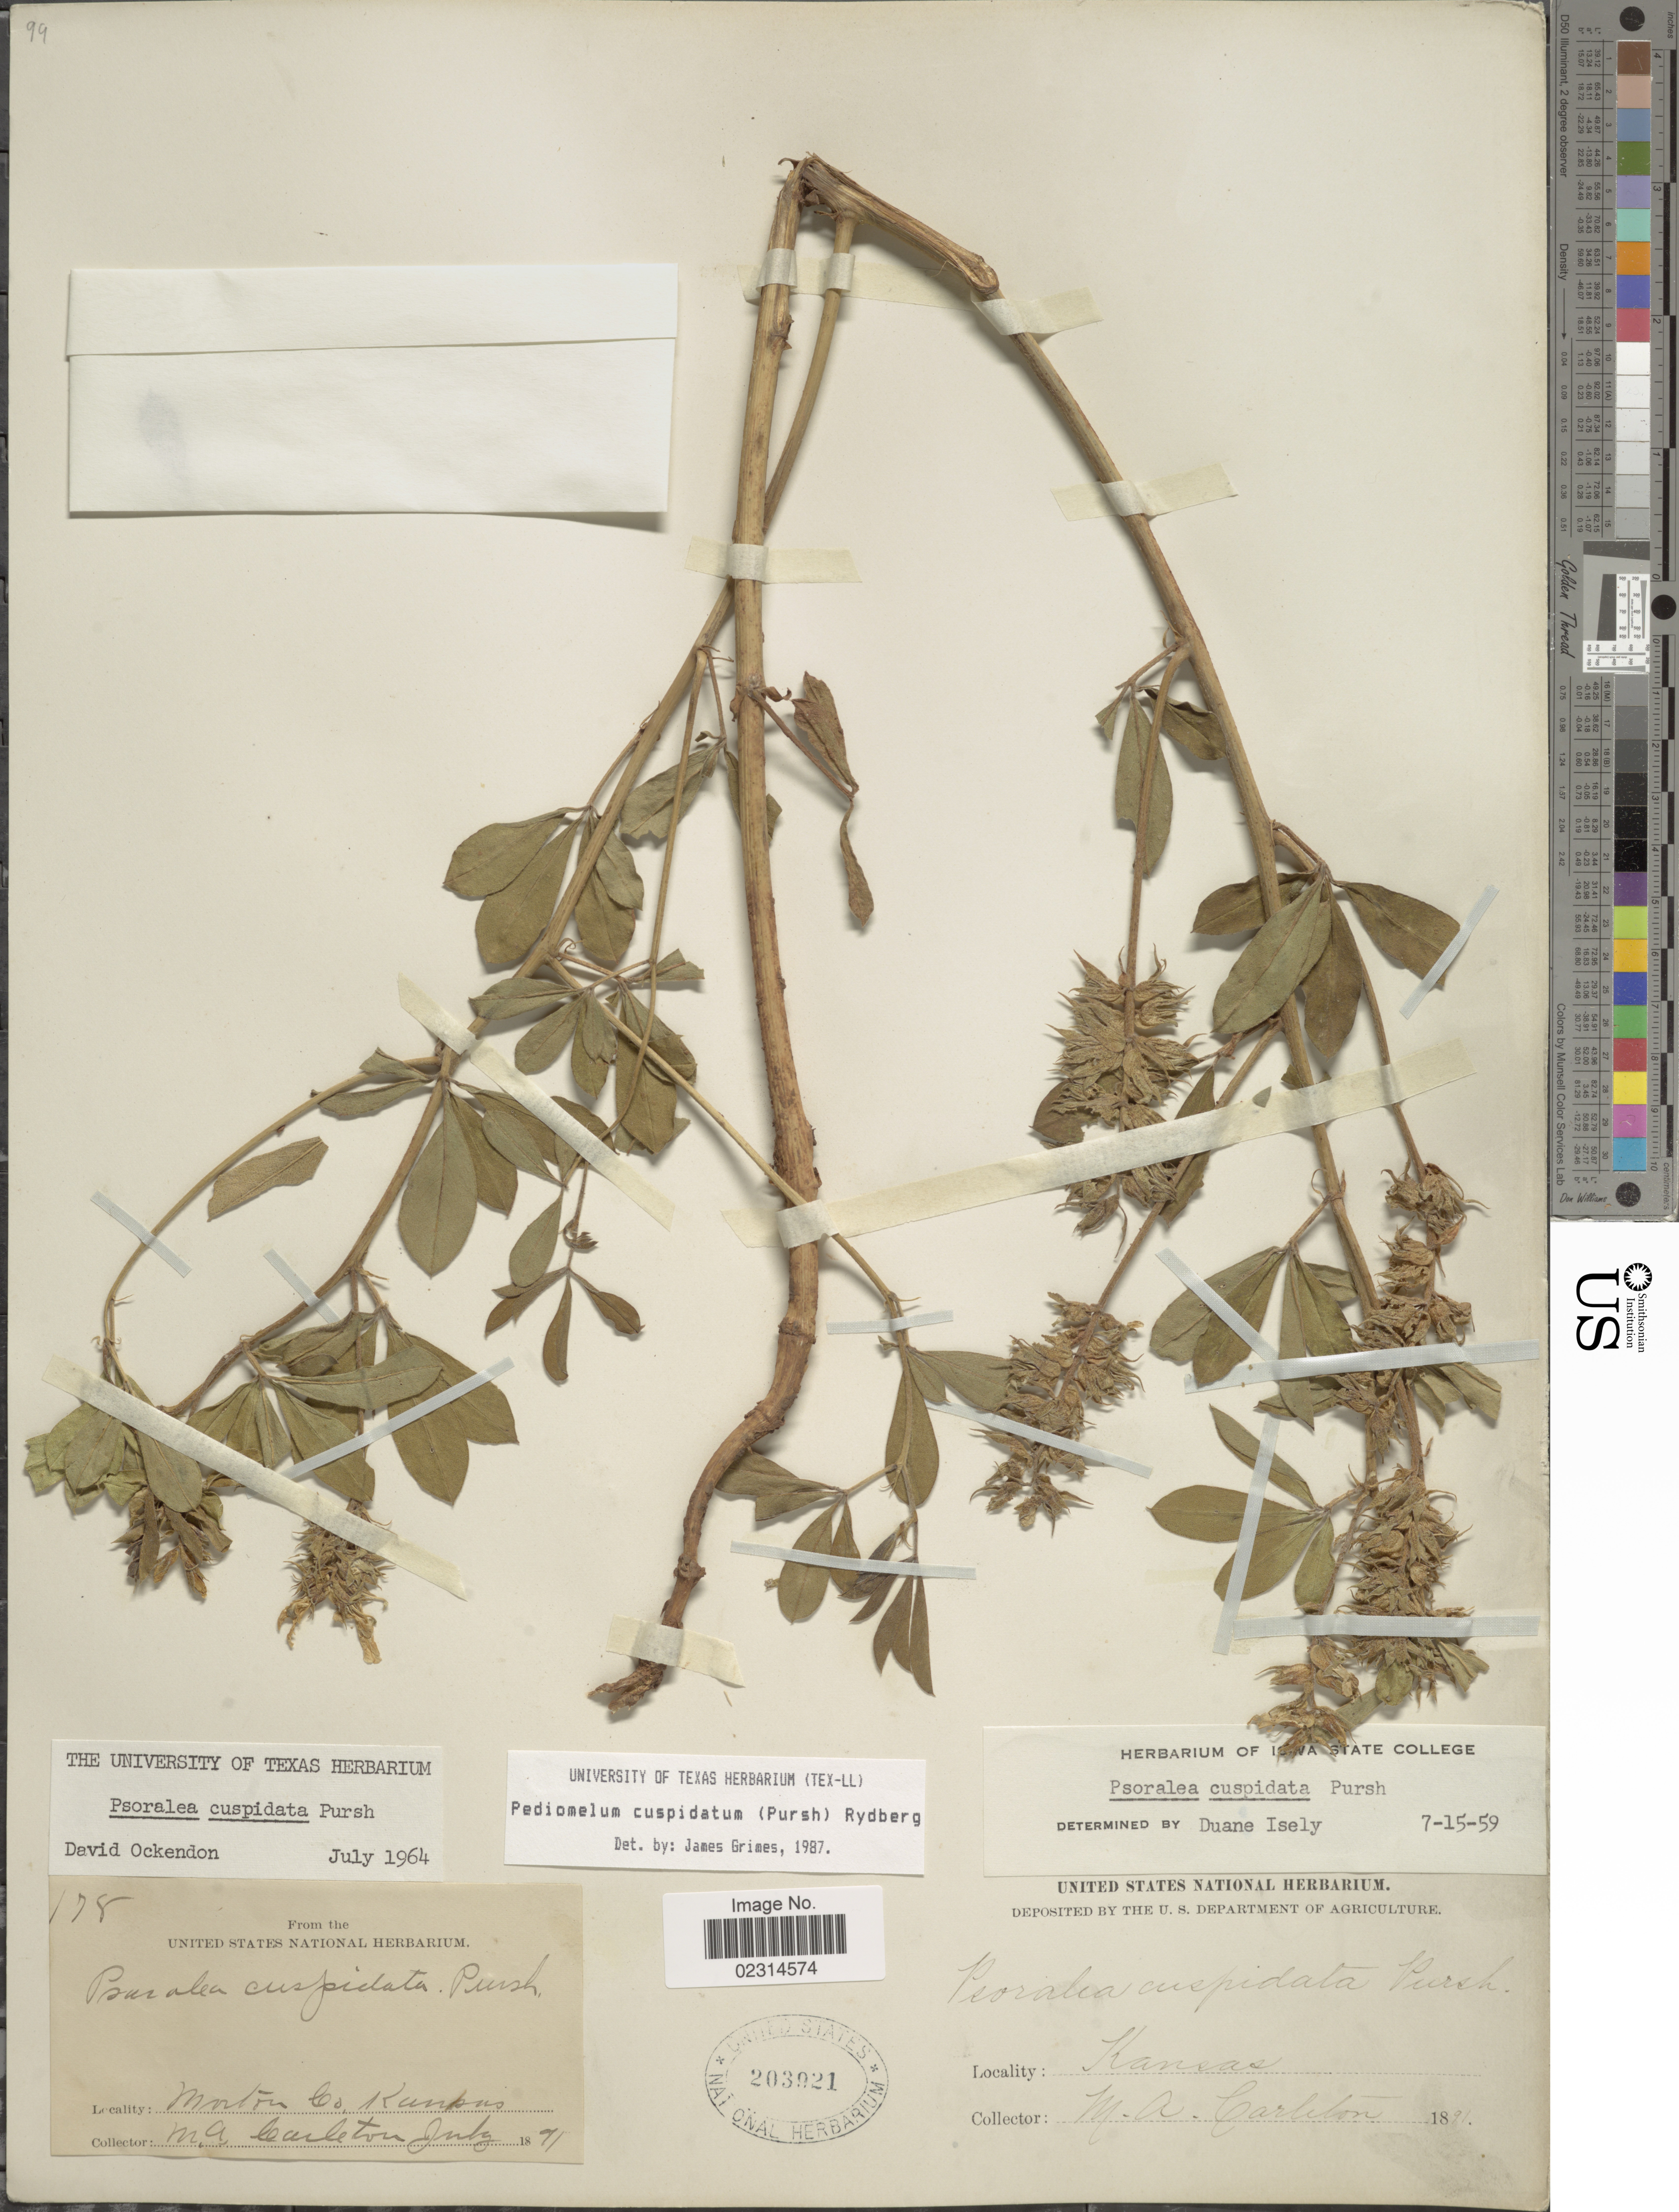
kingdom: Plantae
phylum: Tracheophyta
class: Magnoliopsida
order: Fabales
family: Fabaceae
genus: Pediomelum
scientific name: Pediomelum cuspidatum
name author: (Pursh) Rydb.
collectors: M. A. Carleton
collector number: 178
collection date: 1891-07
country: United States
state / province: Kansas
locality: Morton Co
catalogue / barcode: US 203921